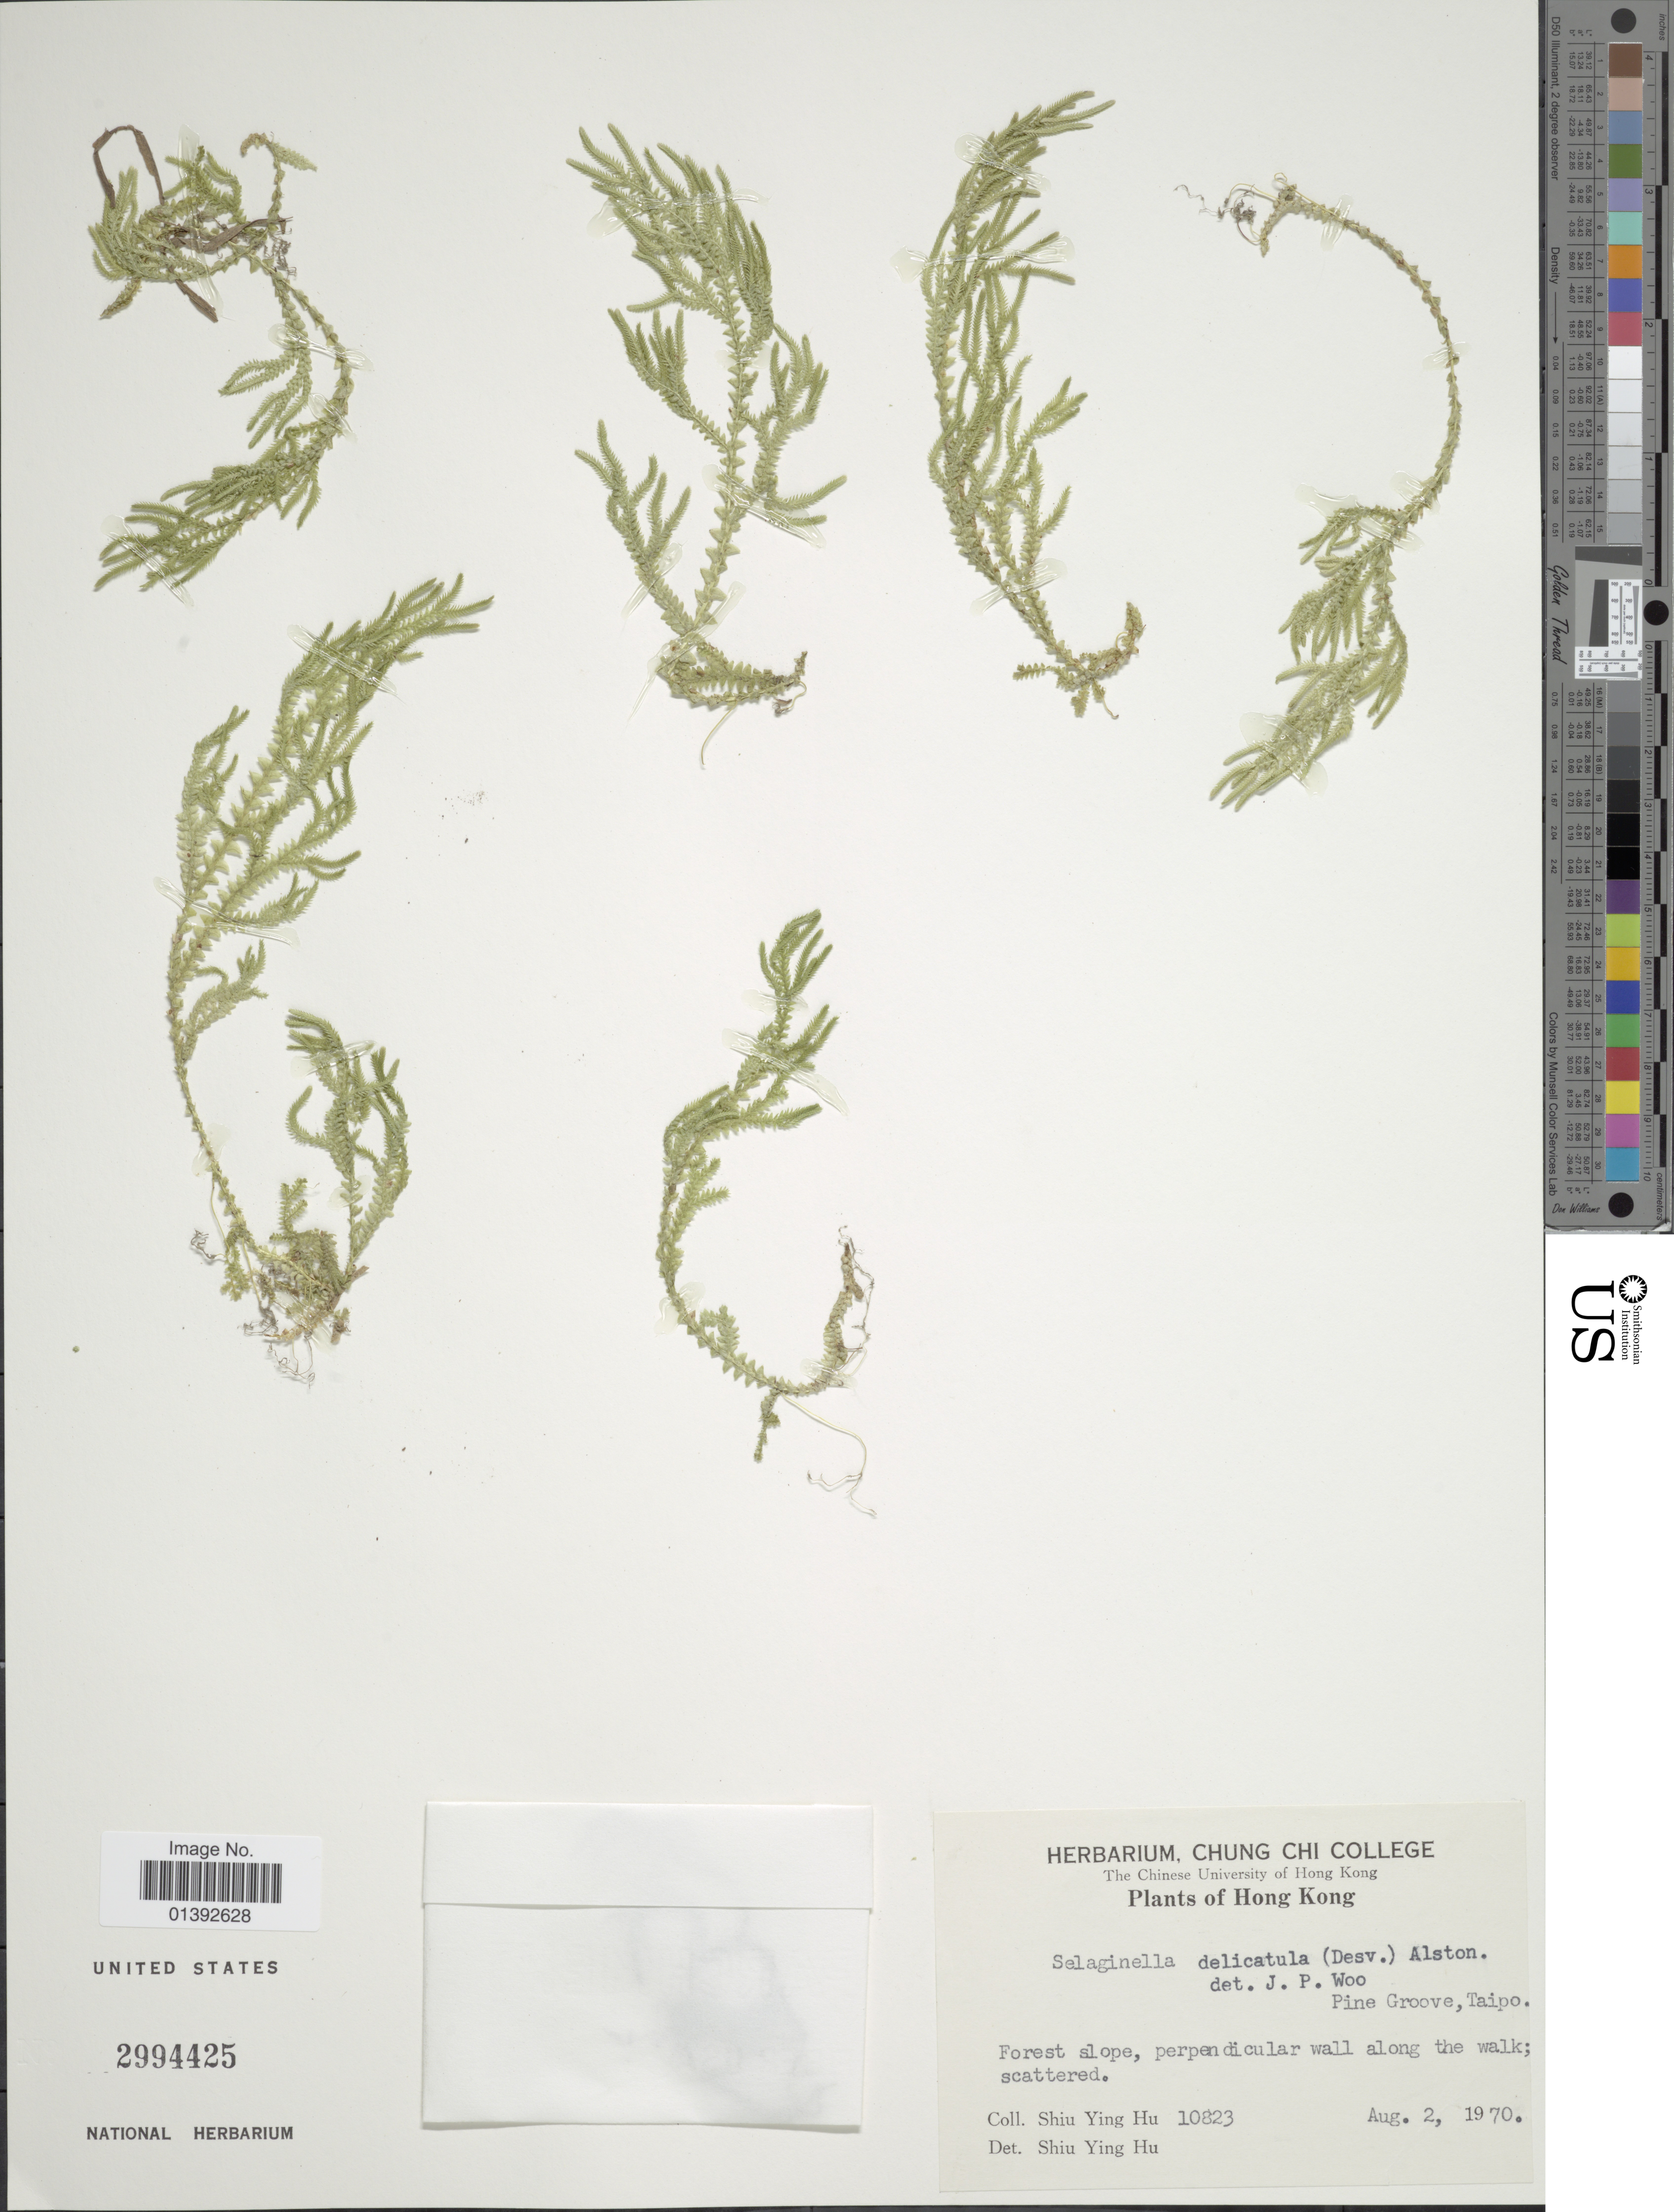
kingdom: Plantae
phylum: Tracheophyta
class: Lycopodiopsida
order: Selaginellales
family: Selaginellaceae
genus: Selaginella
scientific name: Selaginella delicatula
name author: (Desv.) Alston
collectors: S. Y. Hu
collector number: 10823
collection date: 1970-08-02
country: China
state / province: Hong Kong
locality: Pine Grove, Taipo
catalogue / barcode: US 2994425